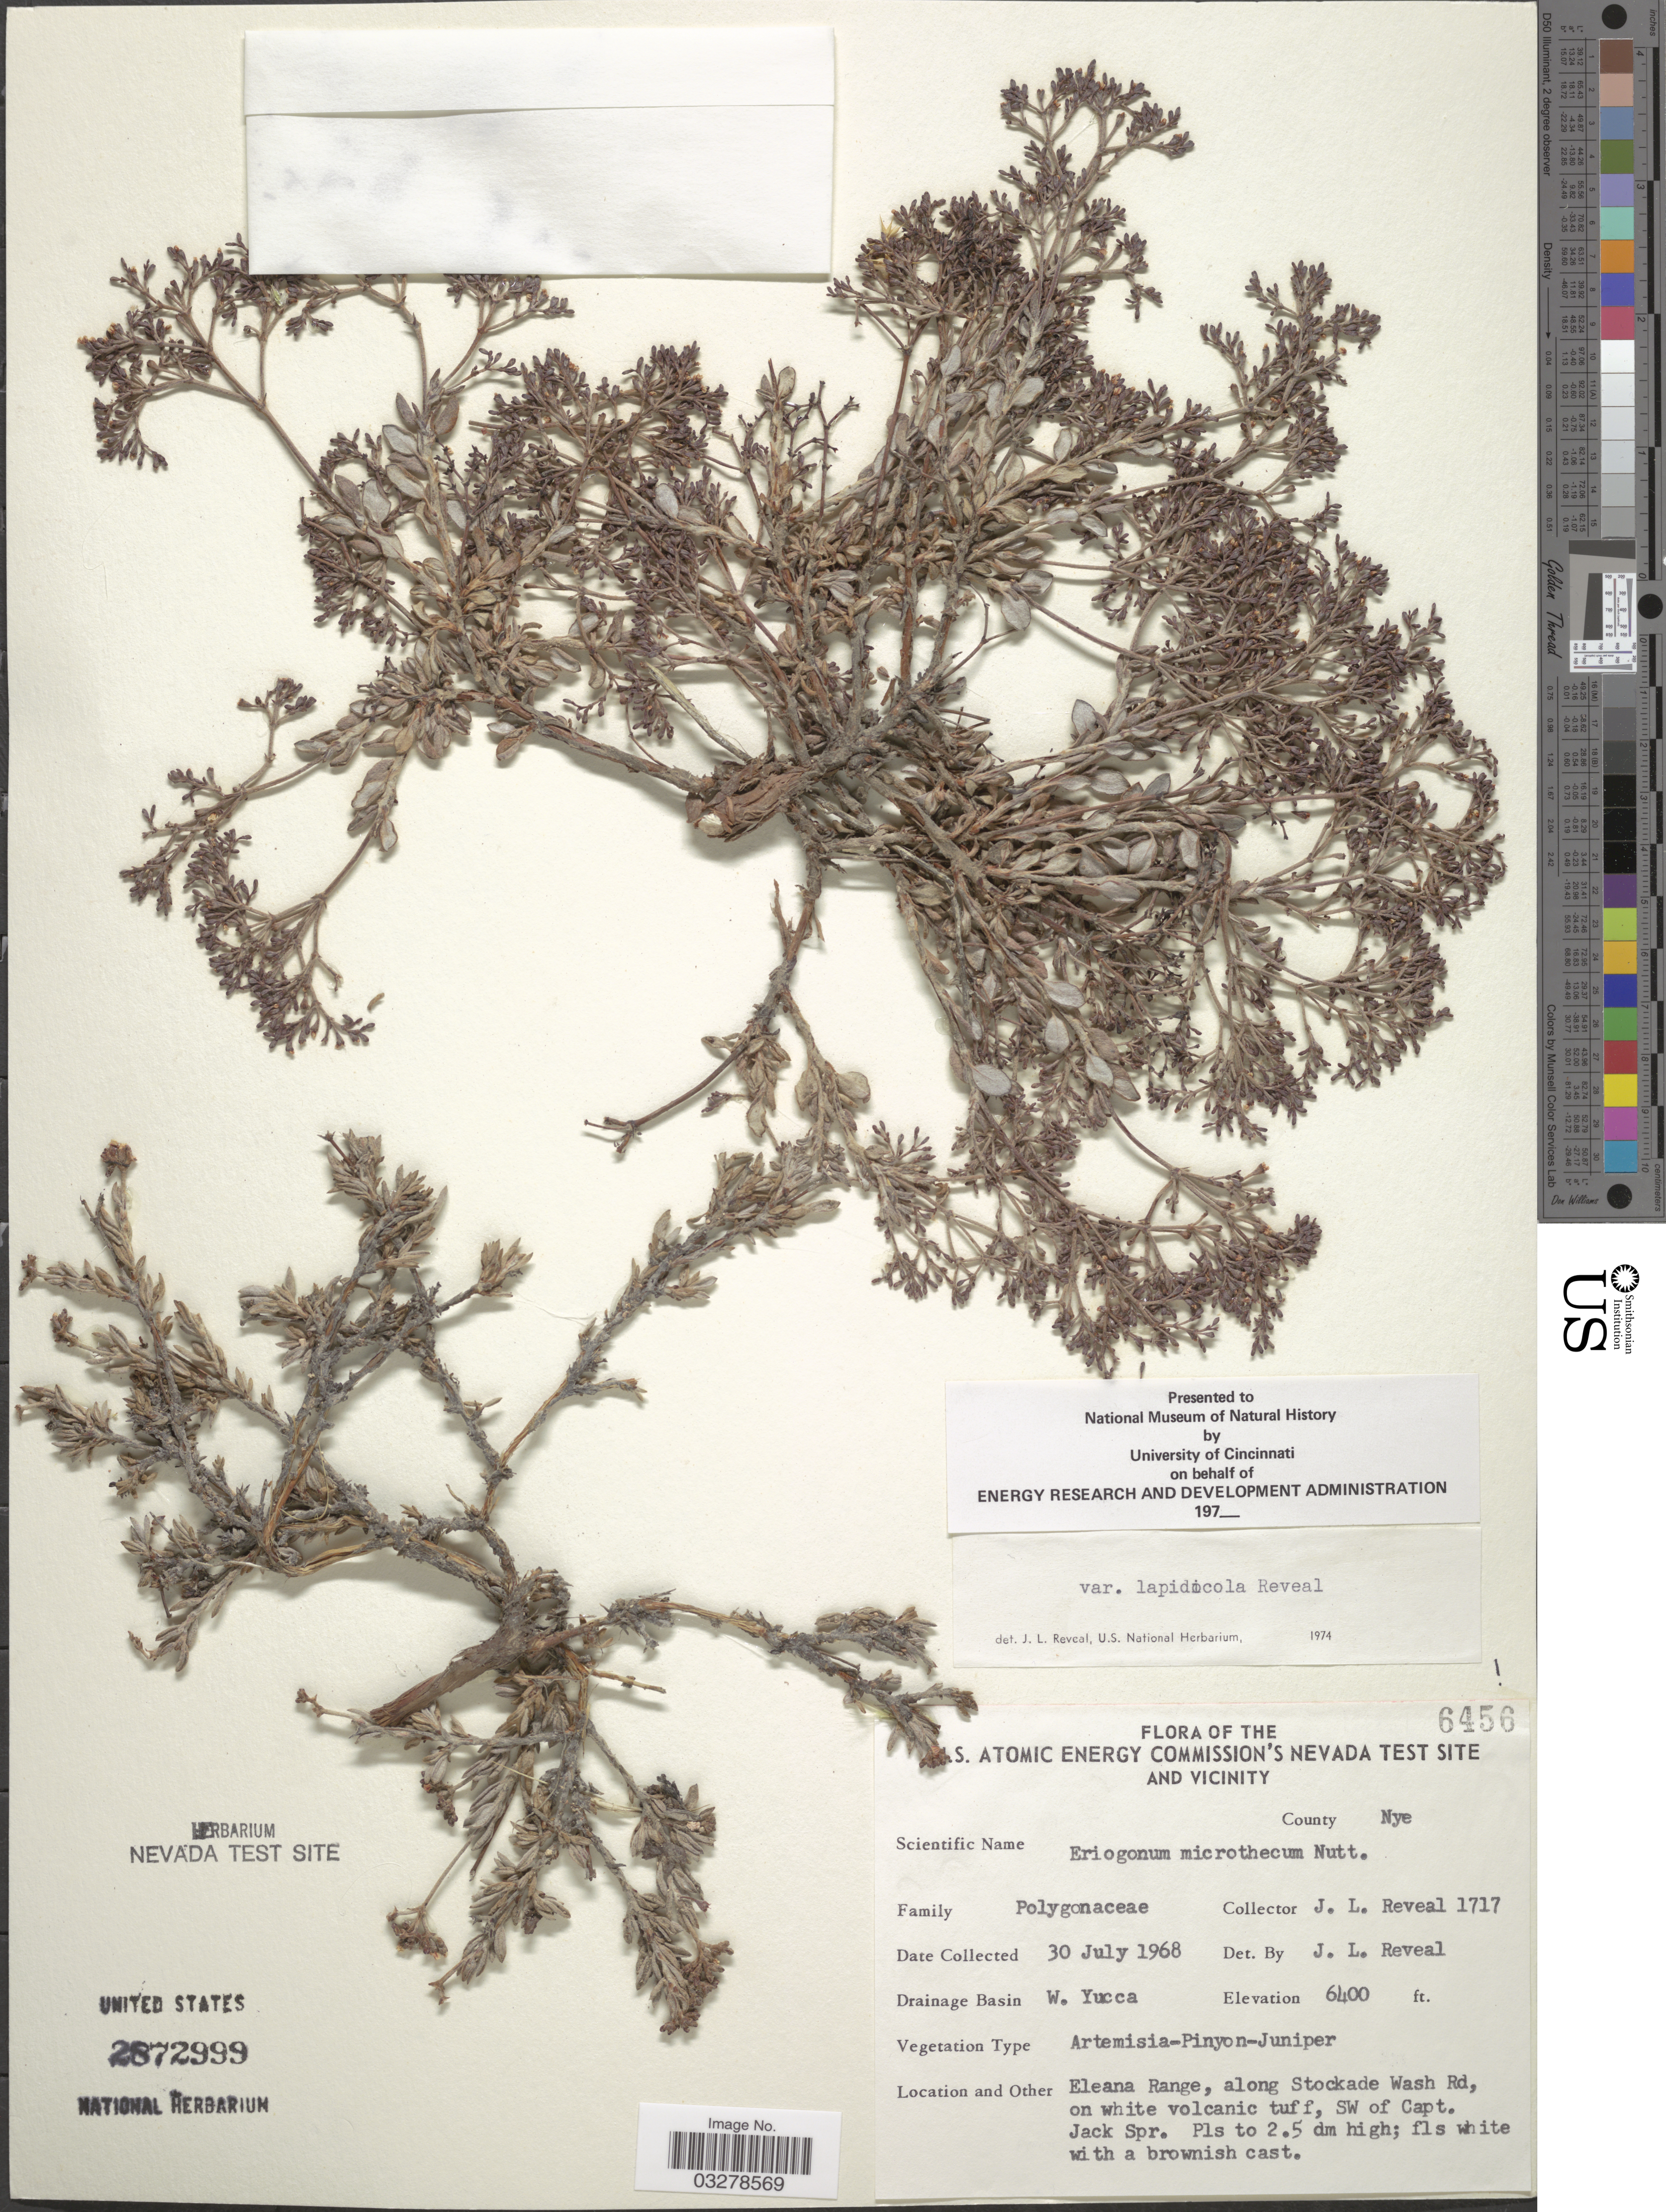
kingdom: Plantae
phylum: Tracheophyta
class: Magnoliopsida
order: Caryophyllales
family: Polygonaceae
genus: Eriogonum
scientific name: Eriogonum microtheca var. lapidicola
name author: Reveal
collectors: J. L. Reveal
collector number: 1717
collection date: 1968-07-30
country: United States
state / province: Nevada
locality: U.S. Atomic Energy Commission's Nevada Test Site and Vicinity. County Nye. Drainage Basin W. Yucca. Eleana Range, along Stockade Wash Rd, on white volcanic tuff, SW of Capt. Jack Spr.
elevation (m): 1951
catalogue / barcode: US 2872999